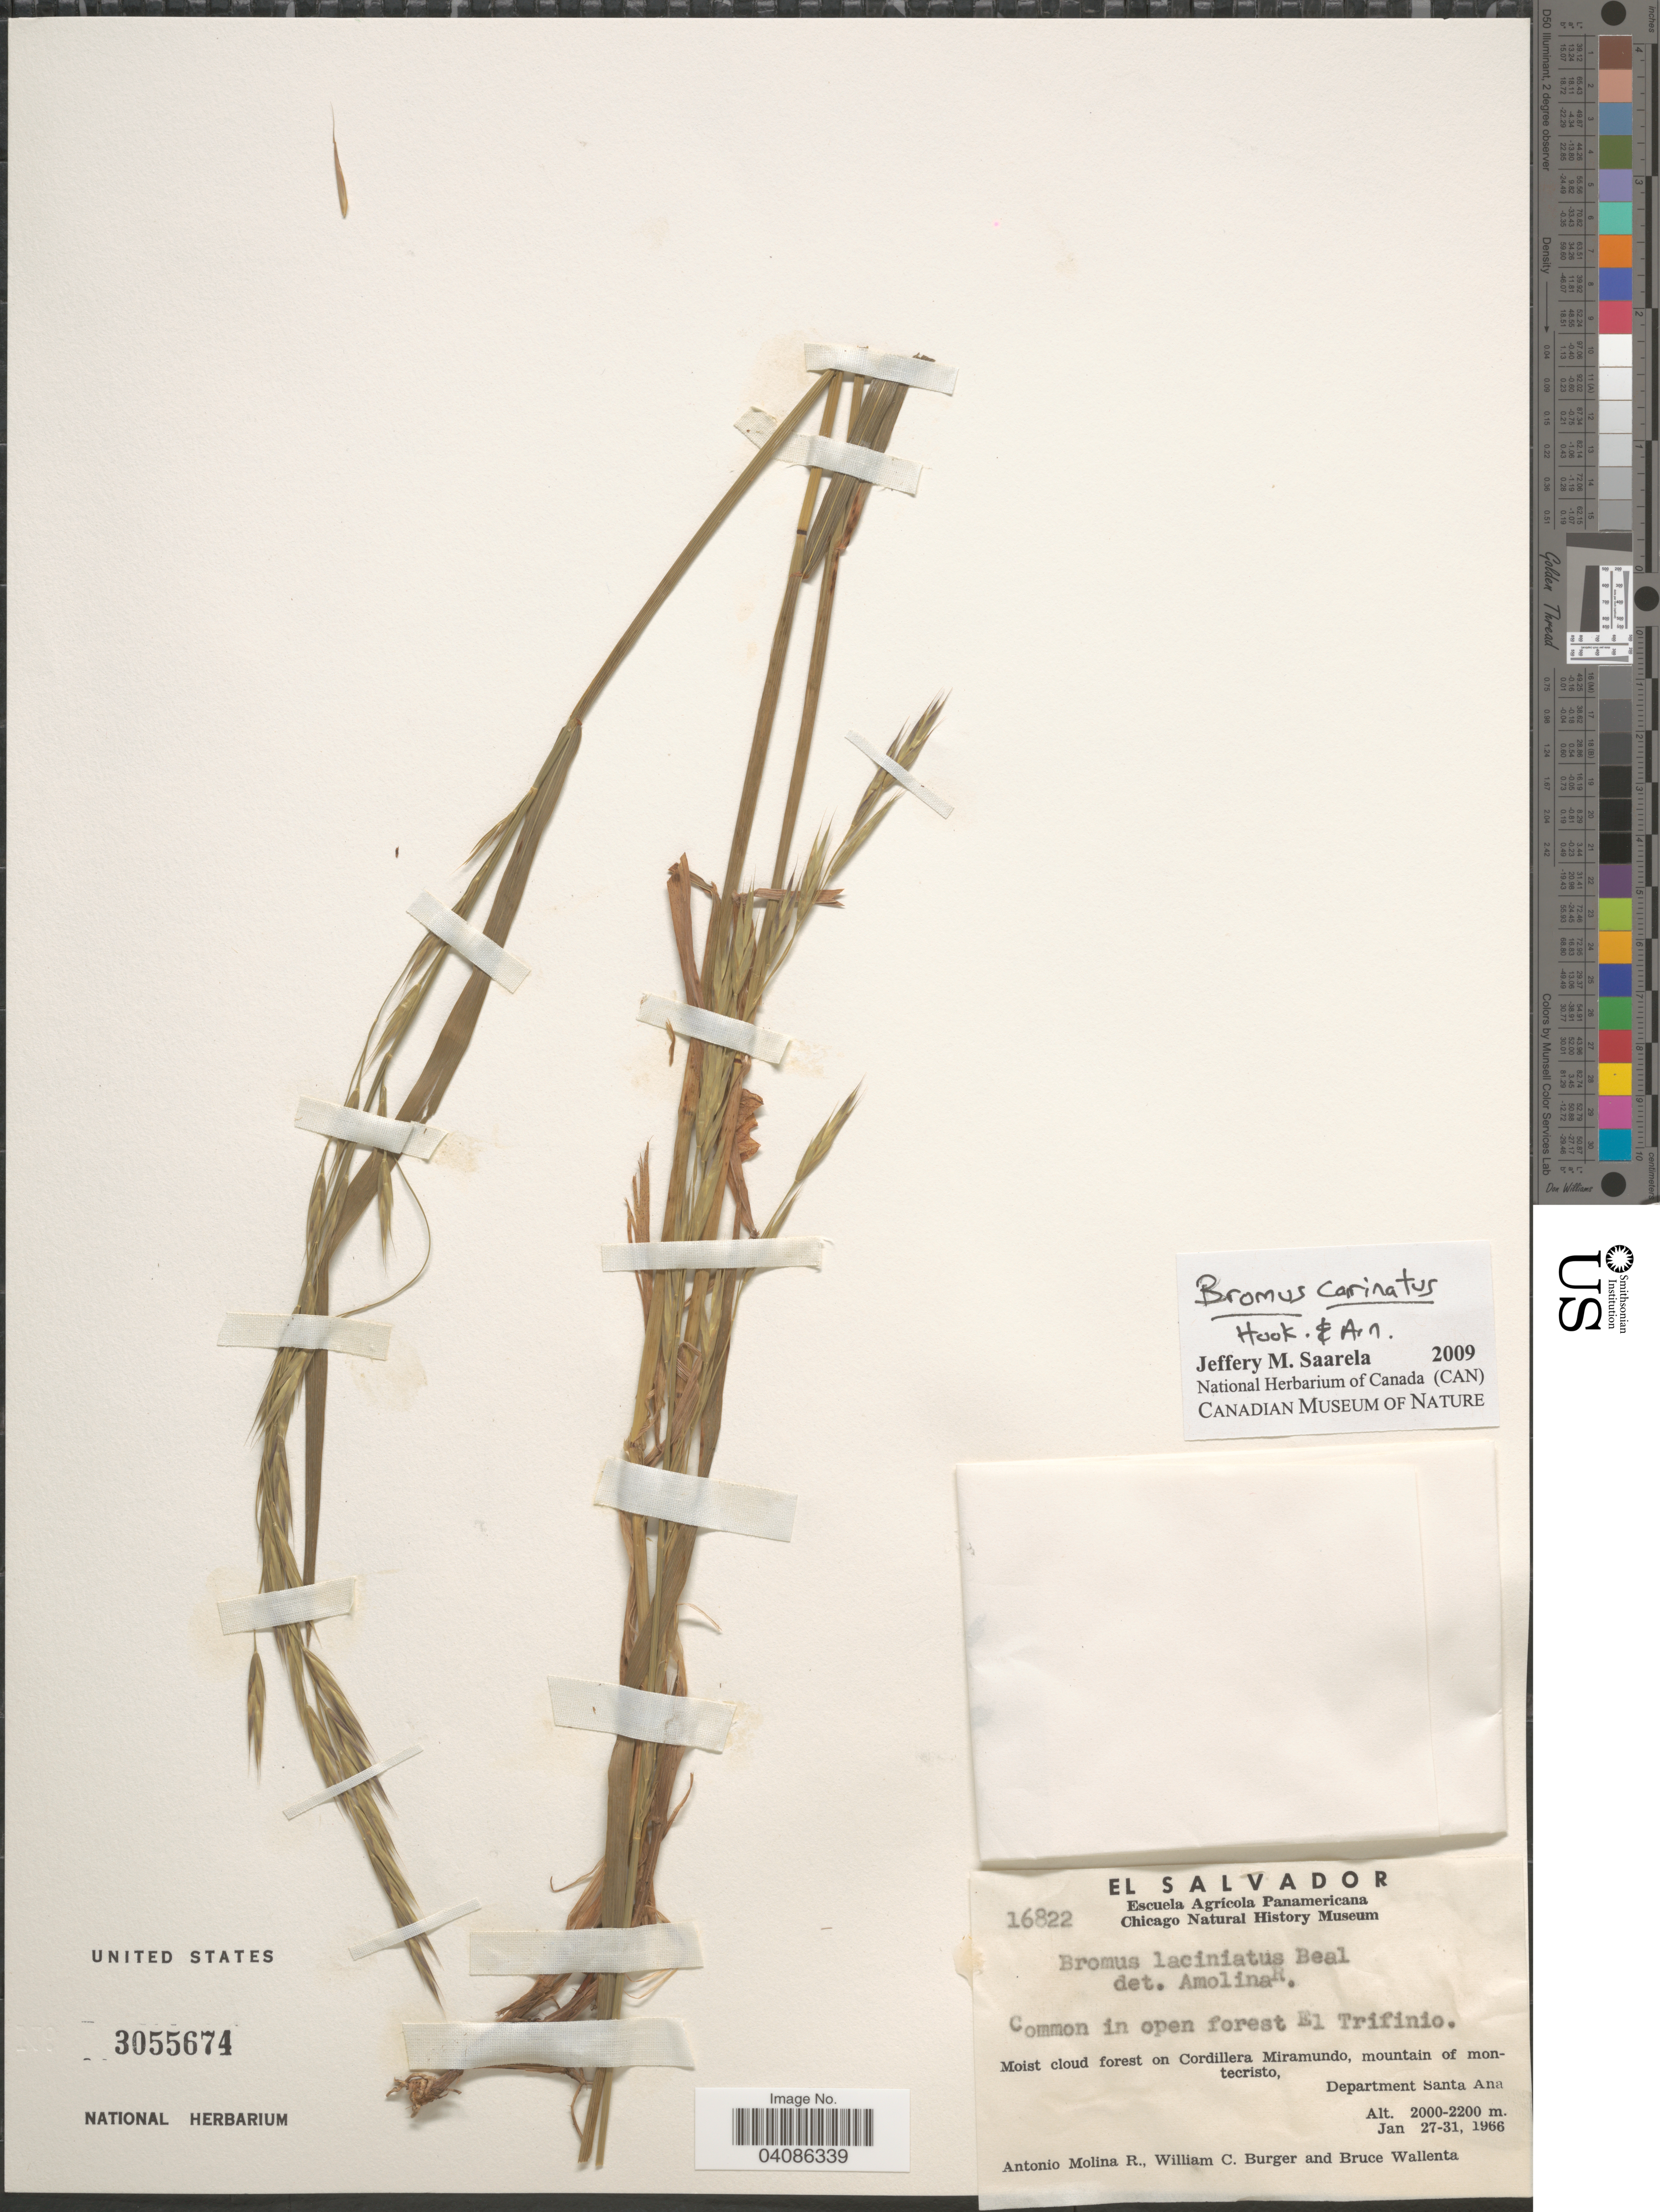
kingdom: Plantae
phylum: Tracheophyta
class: Liliopsida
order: Poales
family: Poaceae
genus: Bromus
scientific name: Bromus carinatus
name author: Hook. & Arn.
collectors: A. Molina R., W. Burger & B. Wallenta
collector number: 16822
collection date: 1966-01-27/1966-01-31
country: El Salvador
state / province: Santa Ana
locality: Common in open forest El Trifinio. Moist cloud forest on Cordillera Miramundo, mountain of montecristo, Department Santa Ana.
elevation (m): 2000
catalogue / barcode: US 3055674